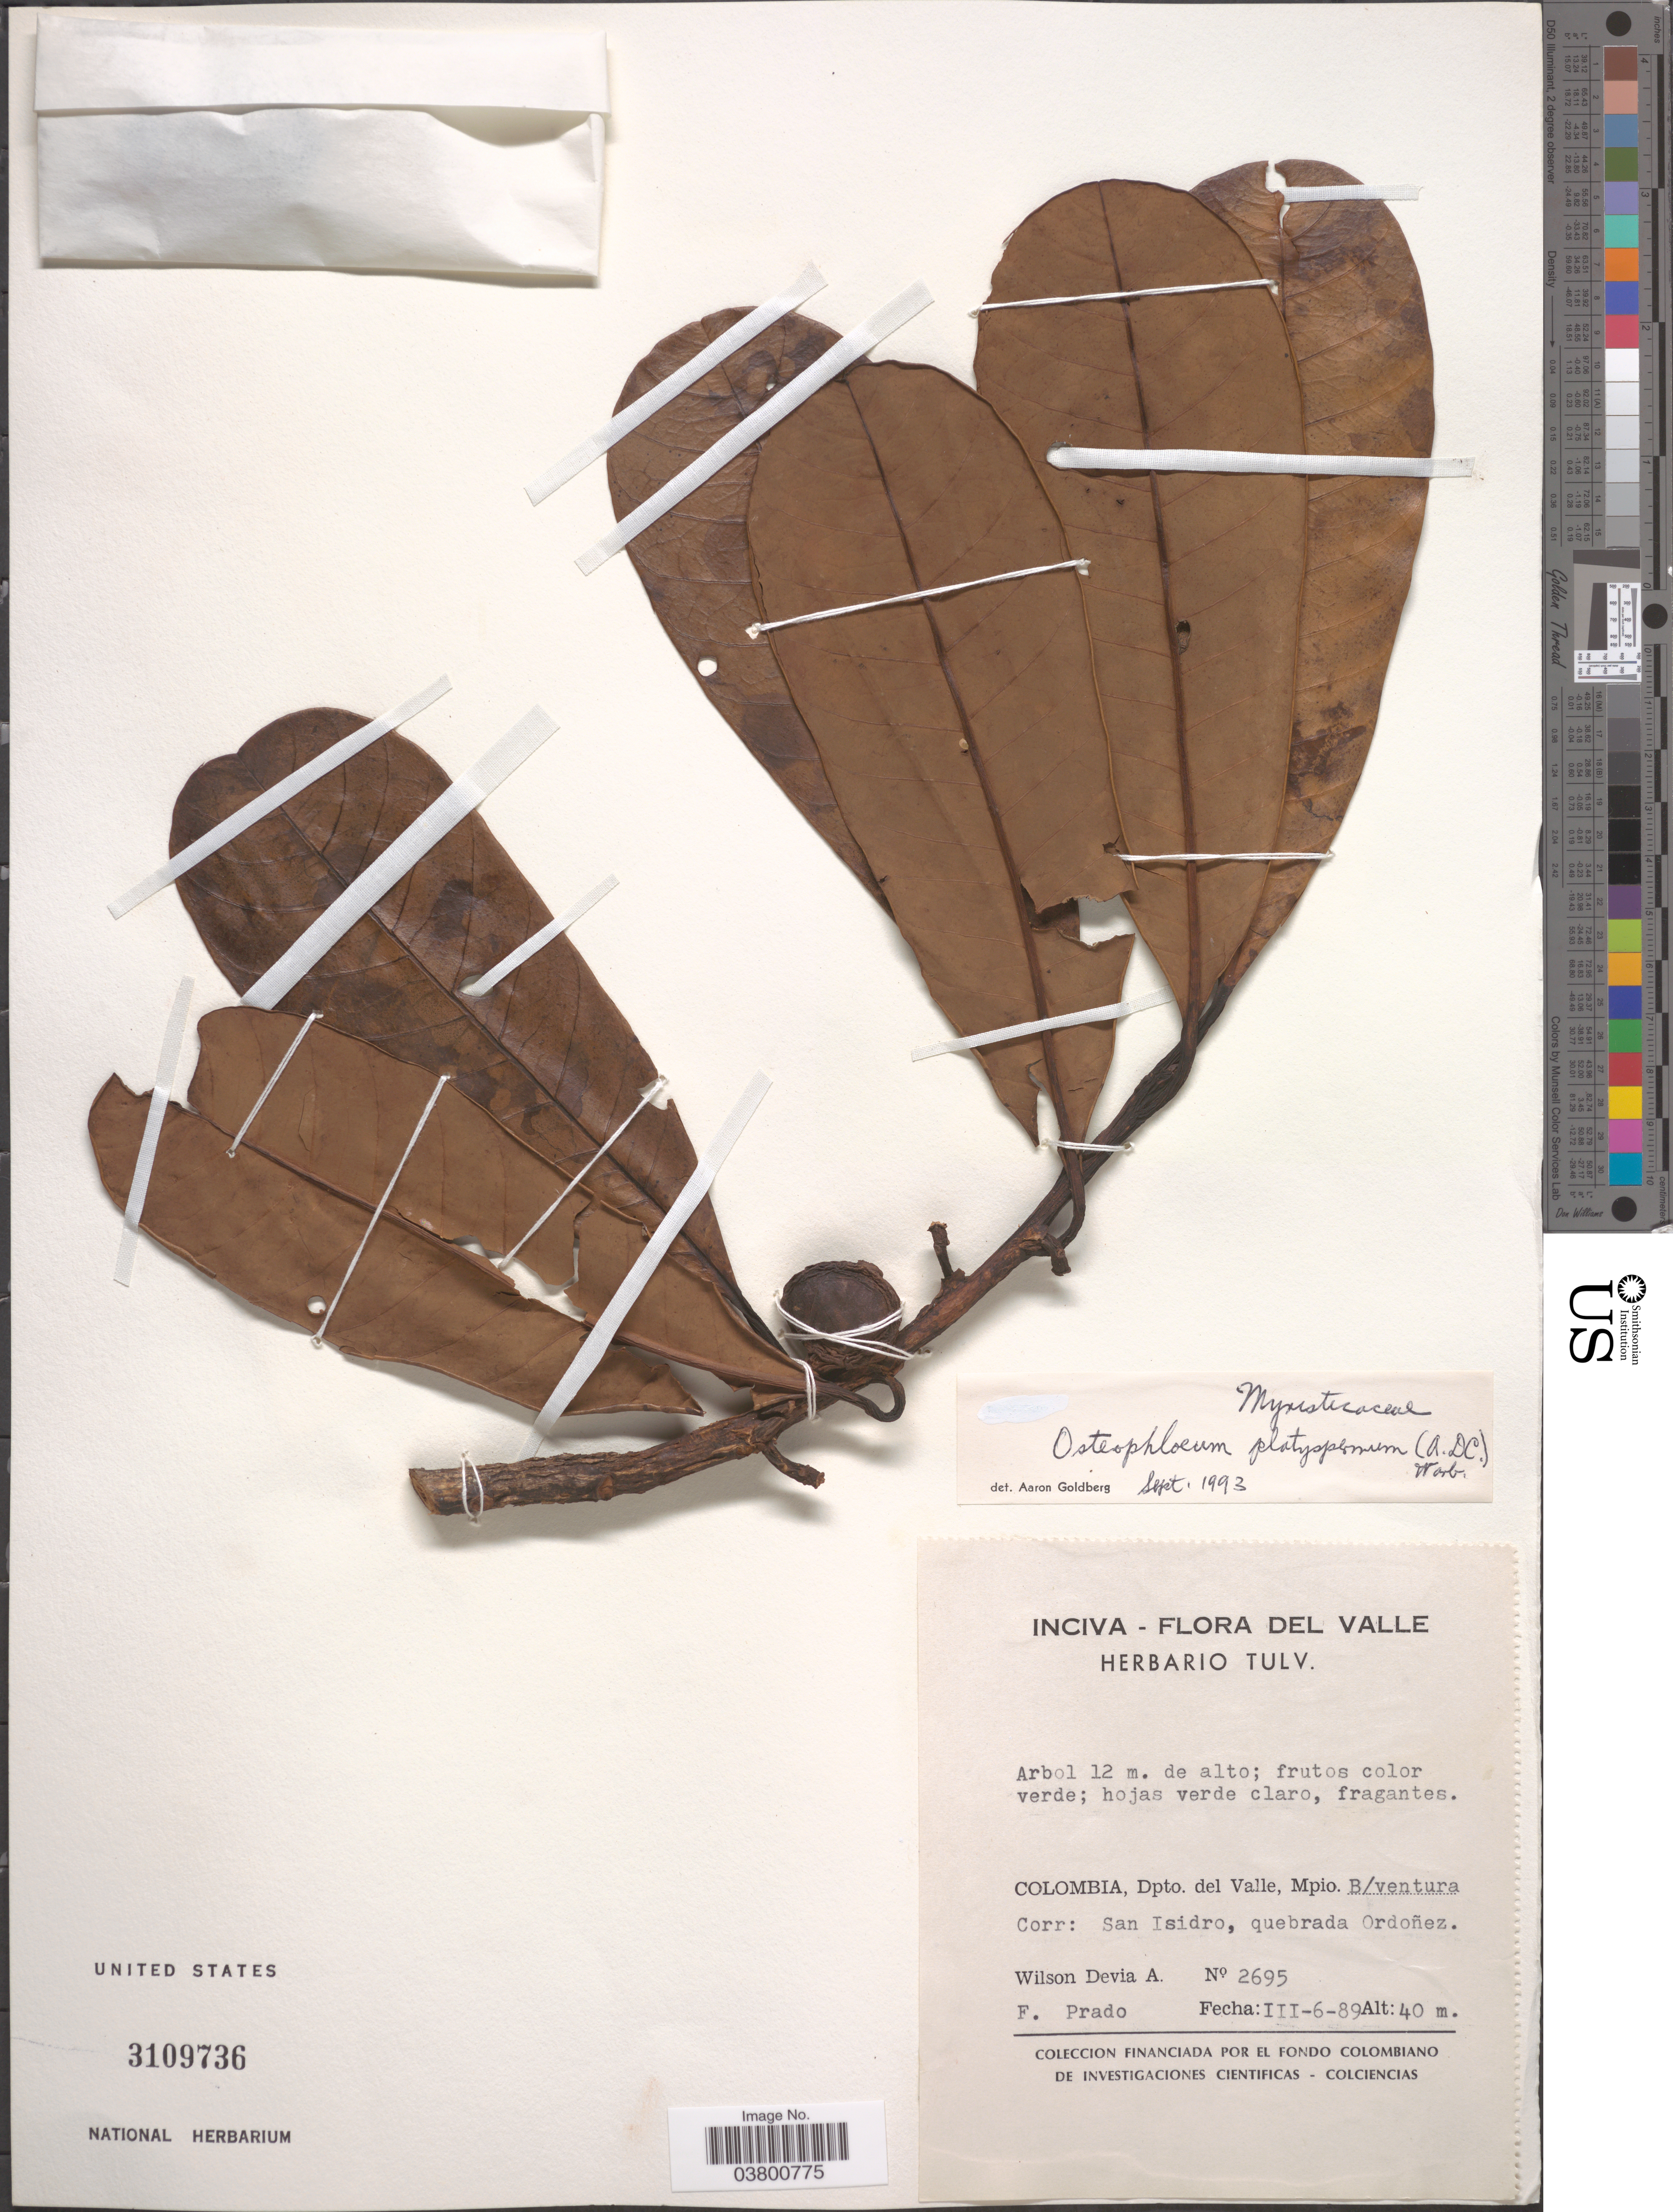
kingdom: Plantae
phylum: Tracheophyta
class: Magnoliopsida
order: Magnoliales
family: Myristicaceae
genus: Osteophloeum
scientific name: Osteophloeum platyspermum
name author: (A. DC.) Warb.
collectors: W. Devia A. & F. Prado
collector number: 2695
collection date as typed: Transcribed d/m/y: 6/3/89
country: Colombia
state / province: Valle del Cauca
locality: Valle. Dpto. del Valle, Mpio. B/ventura. Corr: San Isidro, quebrada Ordoñez.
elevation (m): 40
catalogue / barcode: US 3109736